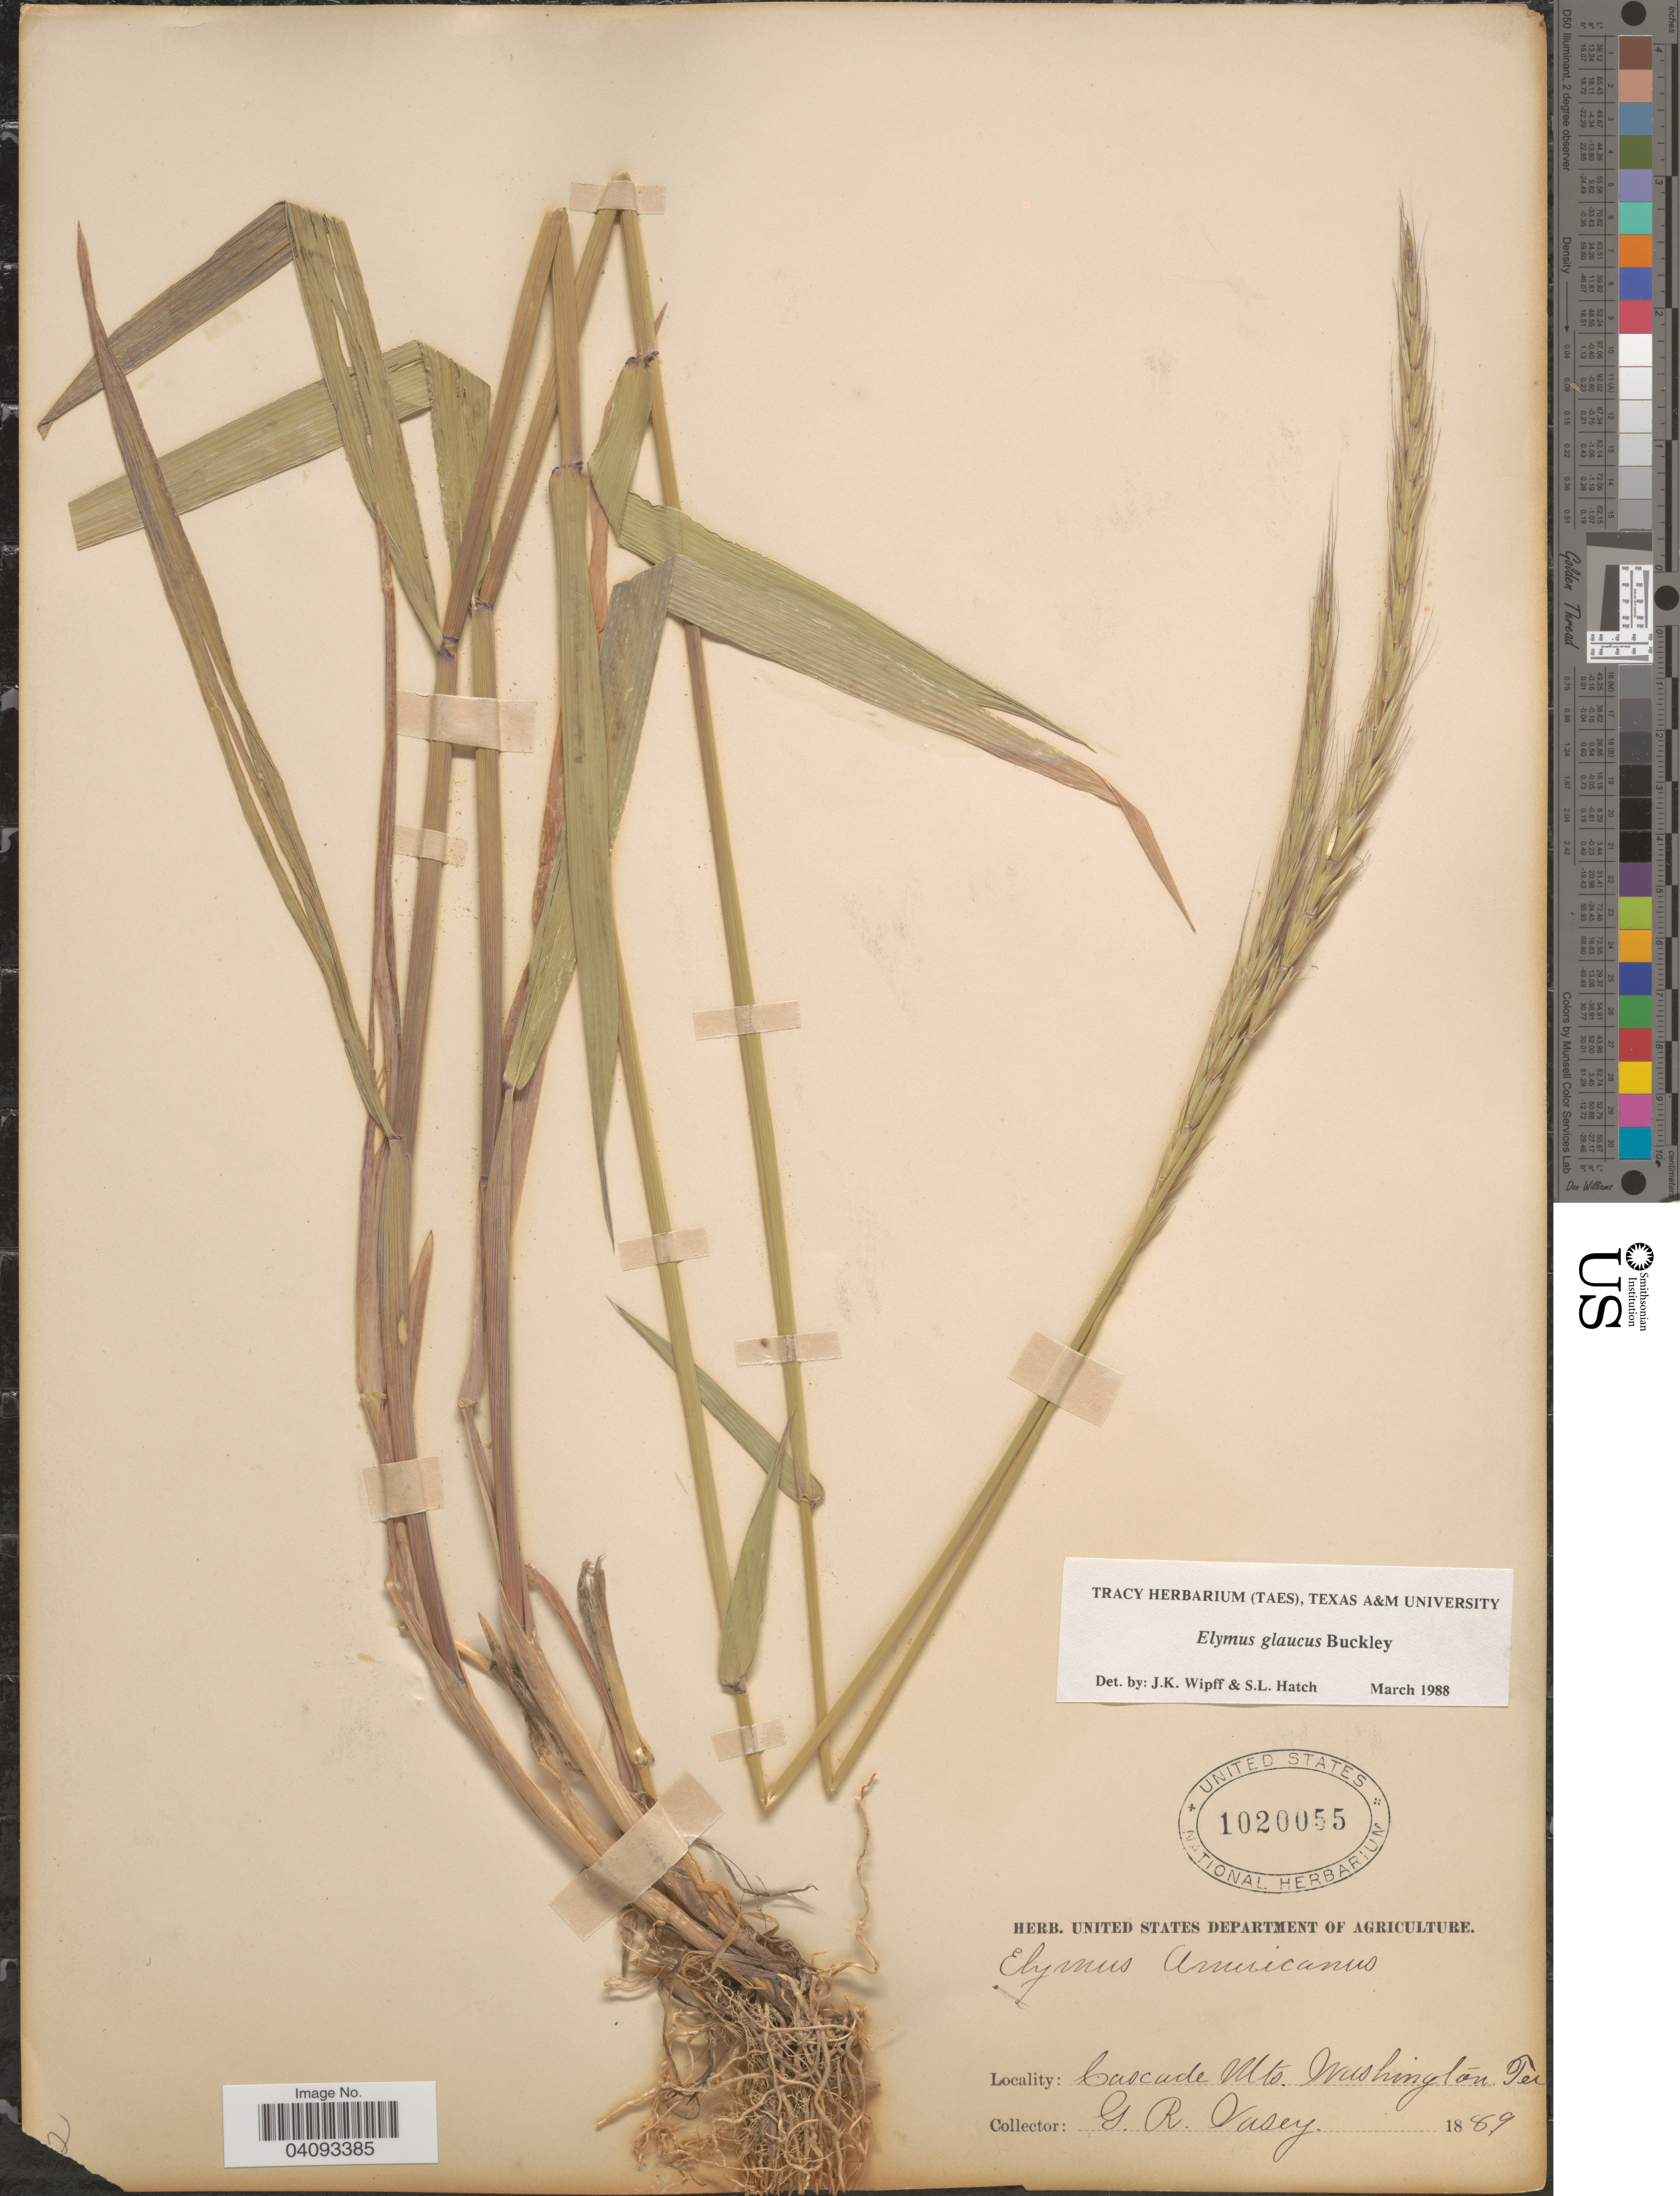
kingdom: Plantae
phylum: Tracheophyta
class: Liliopsida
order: Poales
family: Poaceae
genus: Elymus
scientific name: Elymus glaucus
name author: Buckley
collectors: G. R. Vasey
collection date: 1889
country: United States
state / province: Washington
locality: Cascade Mts. Washington Terr.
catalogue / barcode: US 1020055